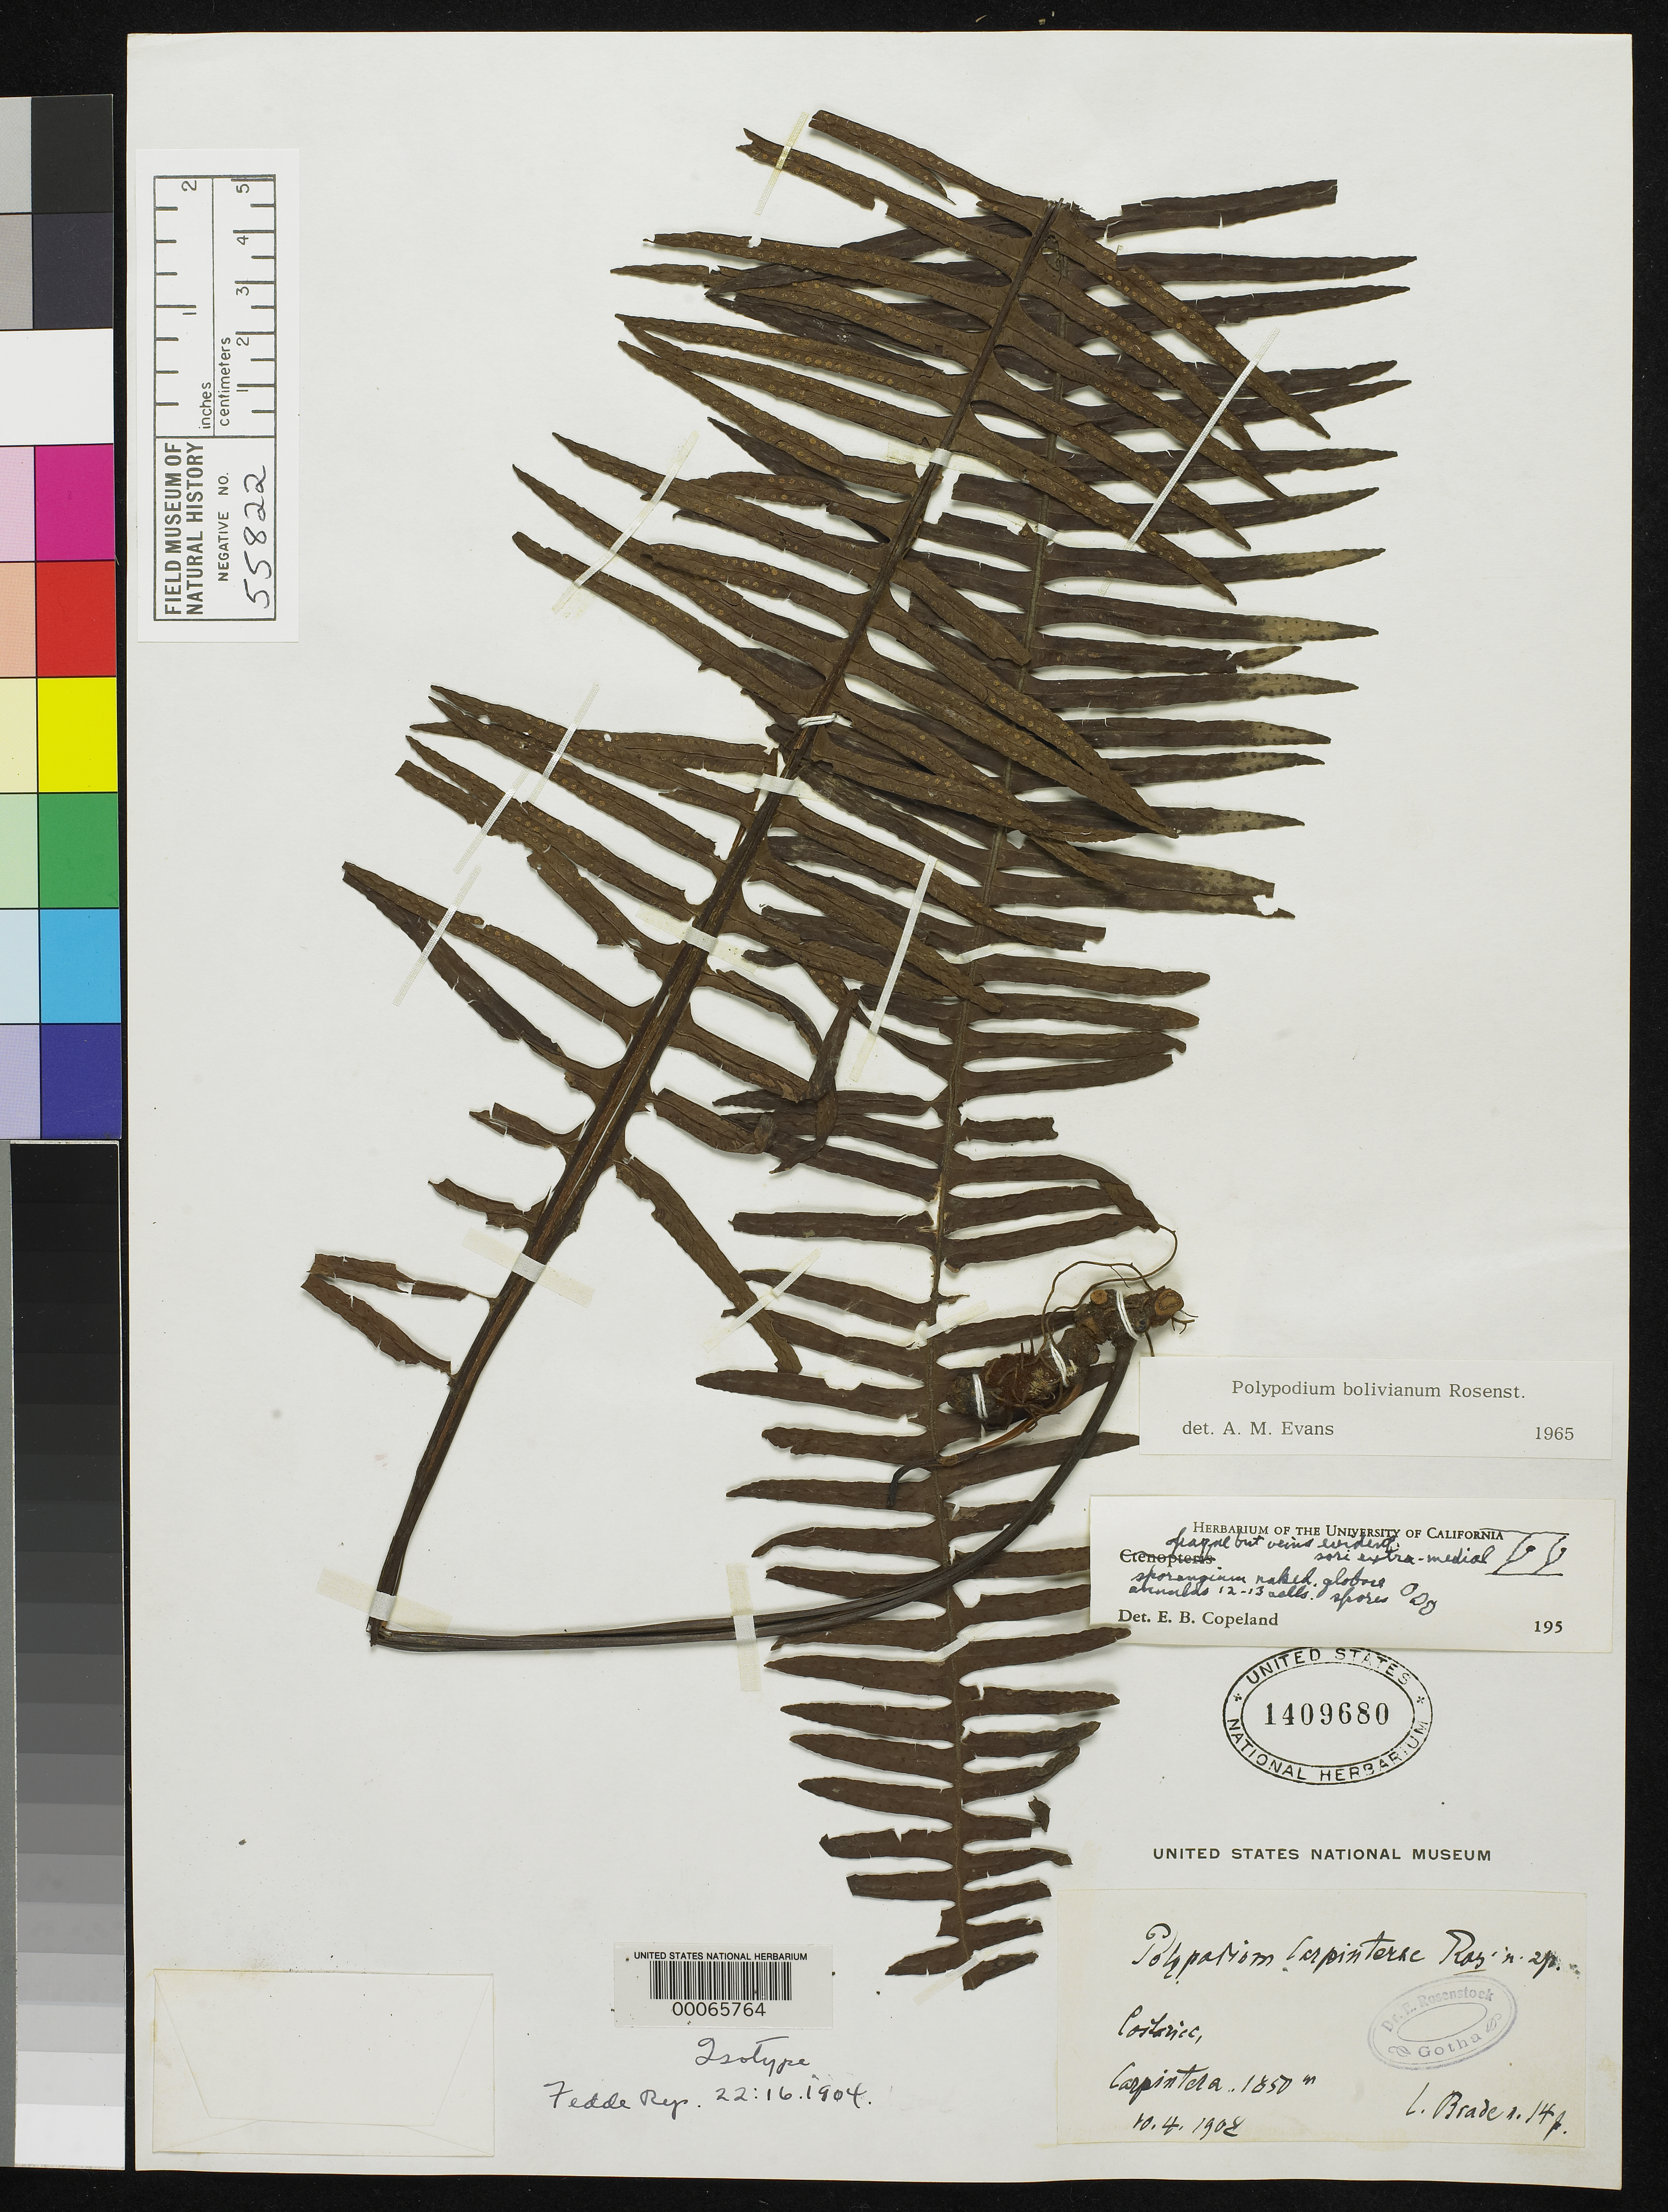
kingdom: Plantae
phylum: Tracheophyta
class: Polypodiopsida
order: Polypodiales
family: Polypodiaceae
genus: Polypodium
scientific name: Polypodium carpinterae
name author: Rosenst.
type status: Isotype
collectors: A. C. Brade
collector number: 14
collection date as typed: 10 Apr 1908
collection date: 1908-04-10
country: Costa Rica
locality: Carpintera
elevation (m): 1850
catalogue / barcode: US 1409680